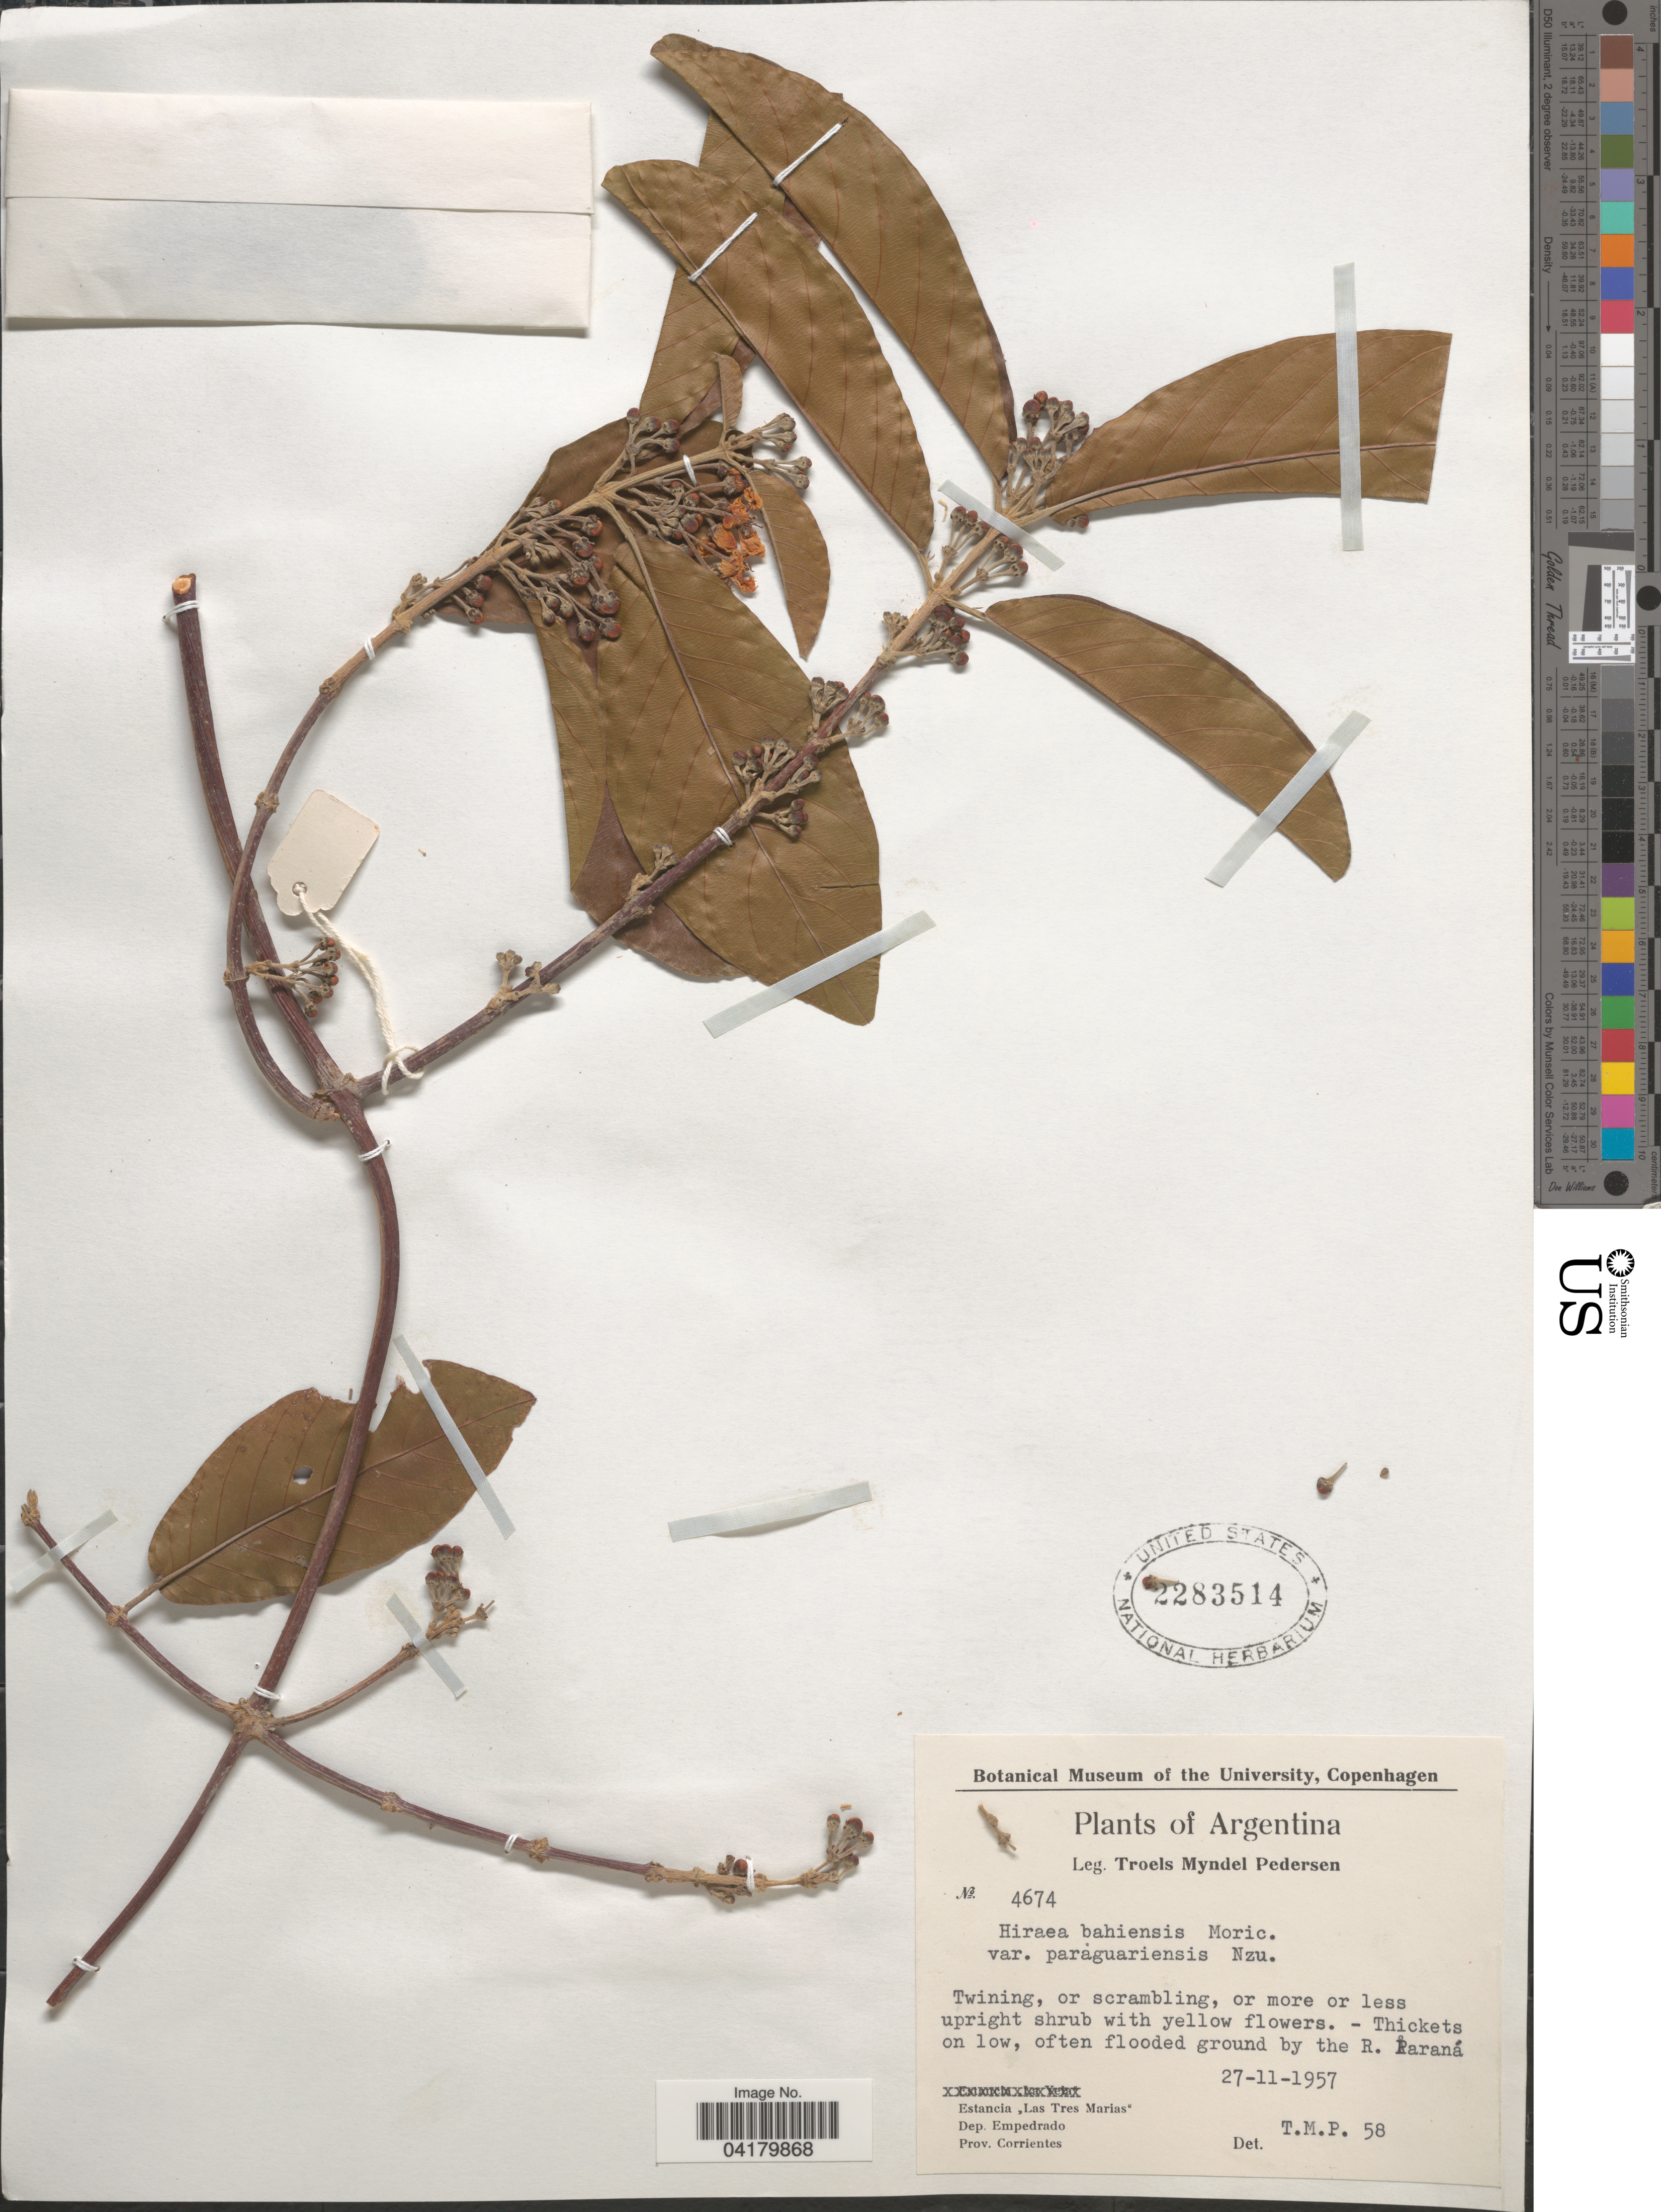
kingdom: Plantae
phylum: Tracheophyta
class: Magnoliopsida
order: Malpighiales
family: Malpighiaceae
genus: Hiraea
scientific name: Hiraea bahiensis var. paraguariensis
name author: Nied.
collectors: T. Pederson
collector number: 4674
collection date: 1957-11-27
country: Argentina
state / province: Corrientes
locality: Estancia ,,Las tres Marias'. Dep. Empedrado.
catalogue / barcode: US 2283514